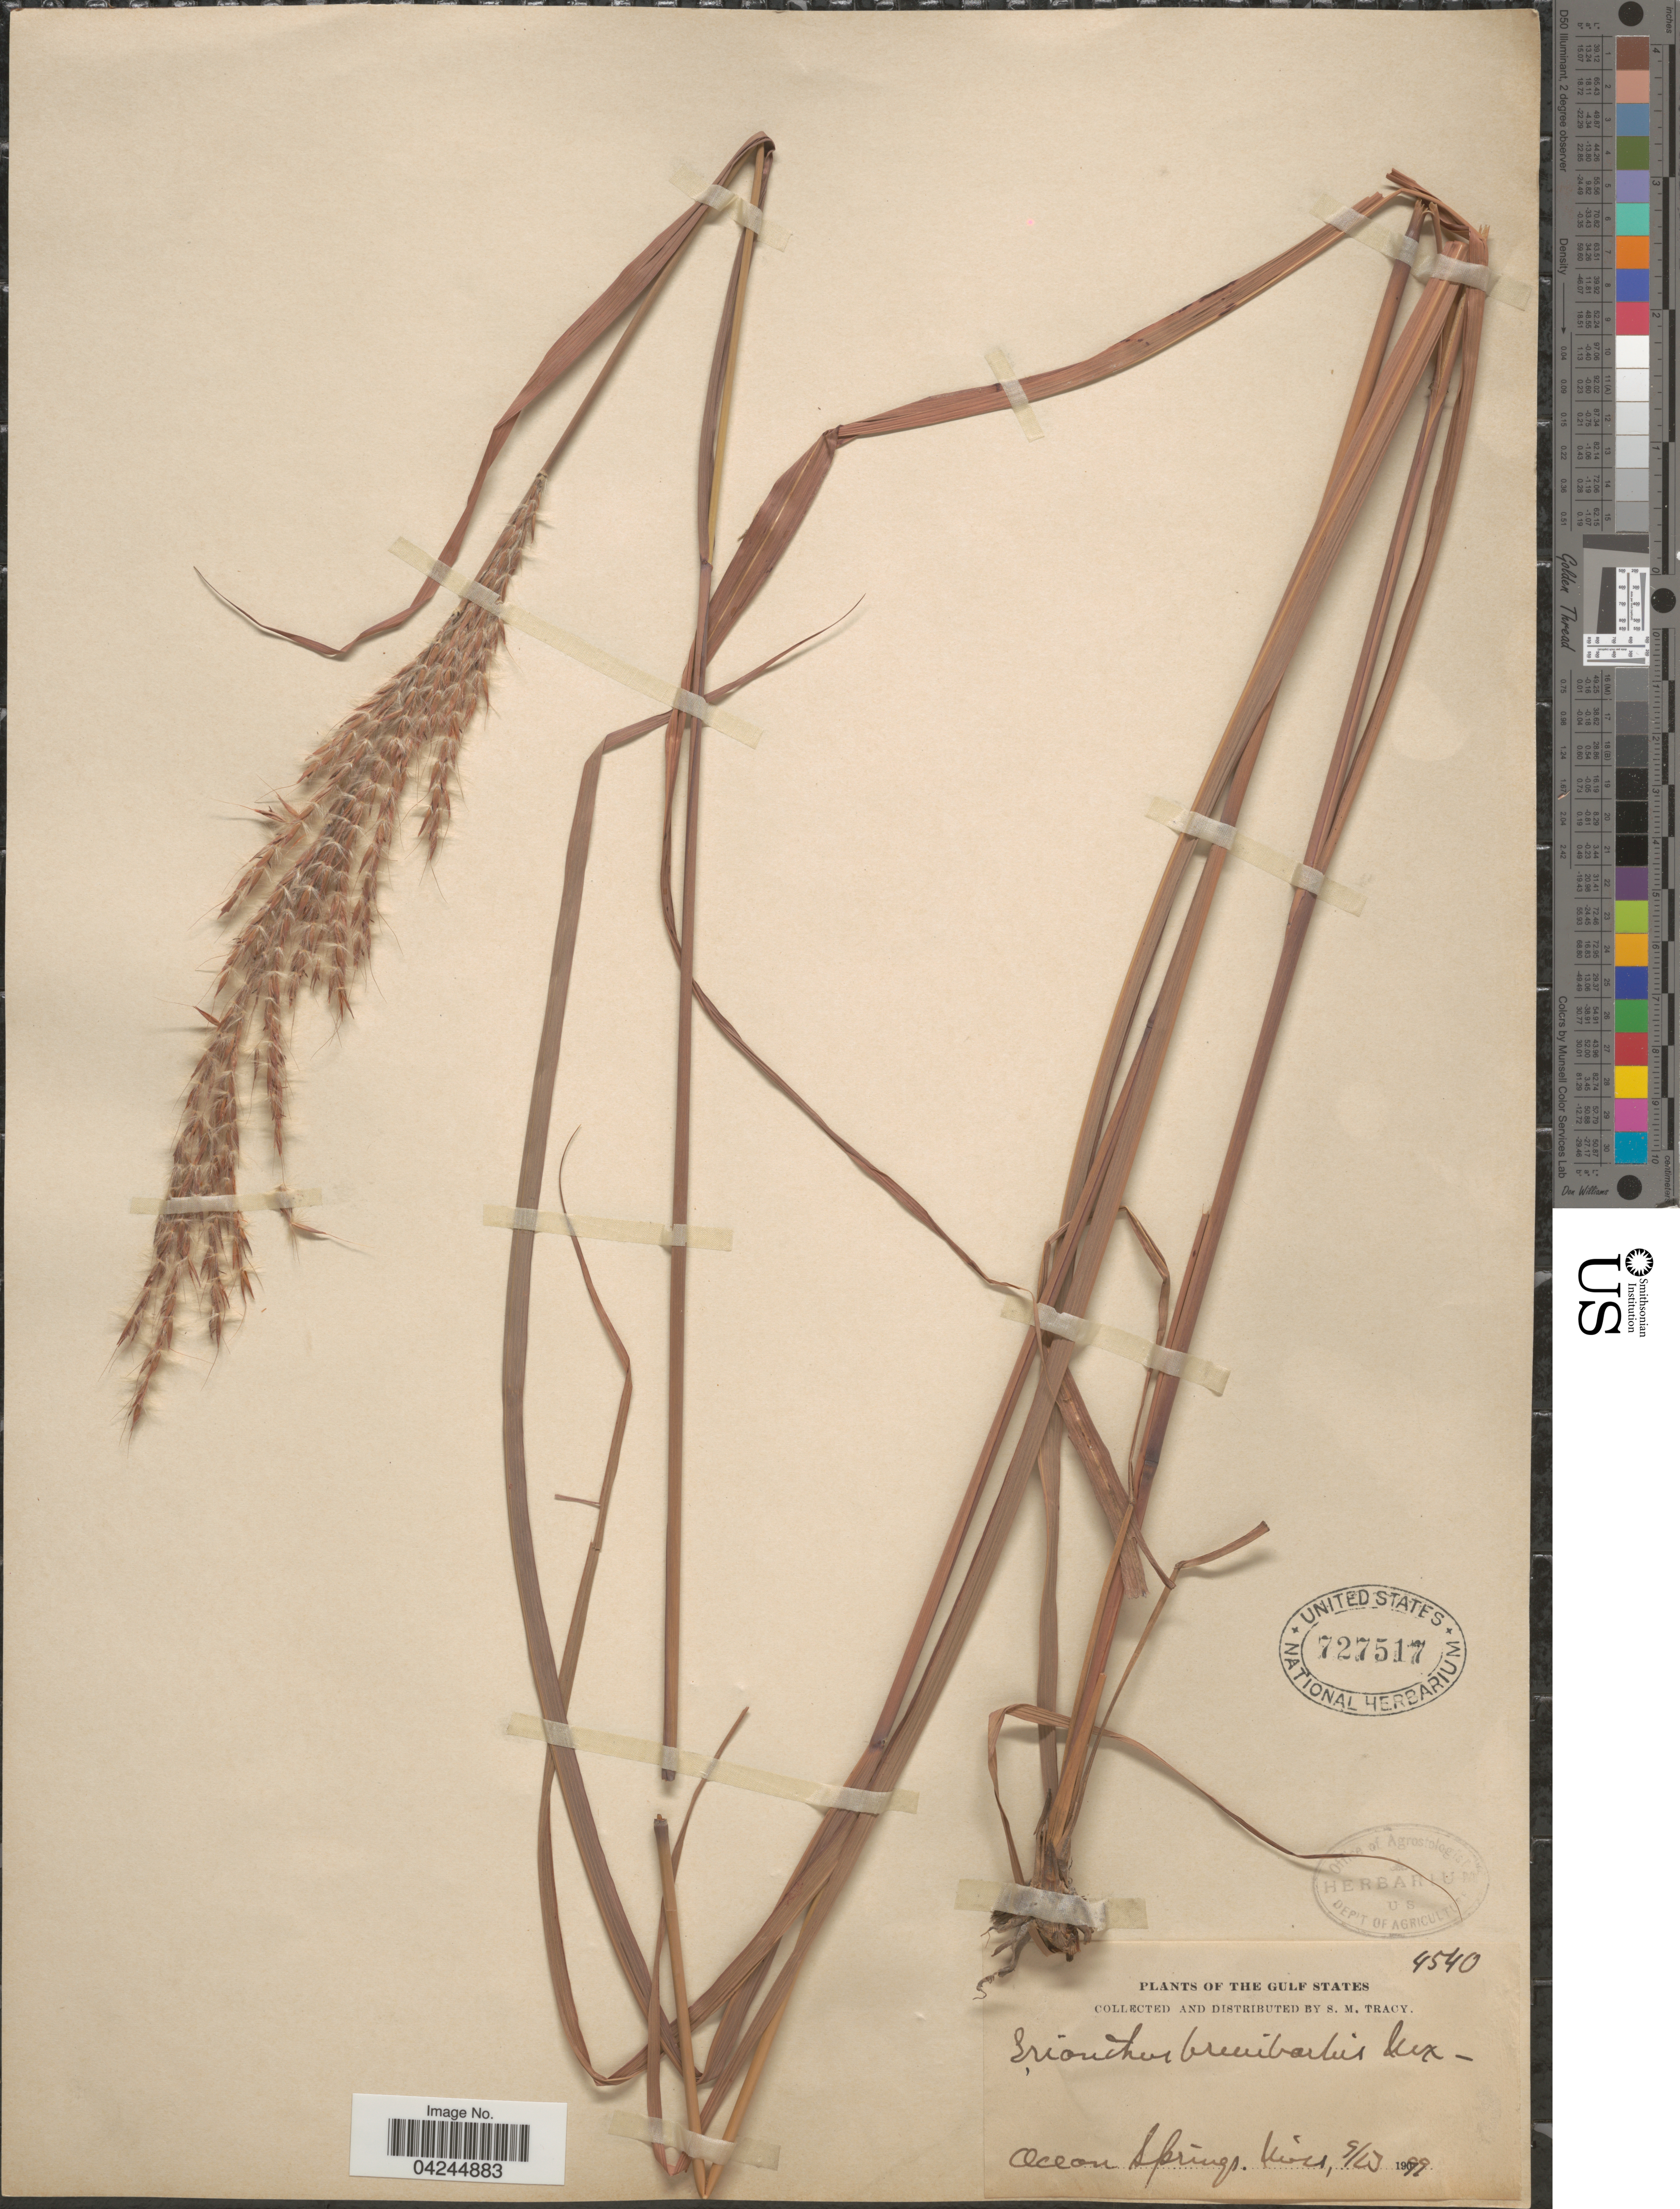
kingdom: Plantae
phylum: Tracheophyta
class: Liliopsida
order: Poales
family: Poaceae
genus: Erianthus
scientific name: Erianthus brevibarbis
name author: Michx.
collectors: S. M. Tracy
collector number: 4540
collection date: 1899-09-13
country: United States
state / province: Mississippi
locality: Gulf States. Ocean Springs.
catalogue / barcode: US 727517